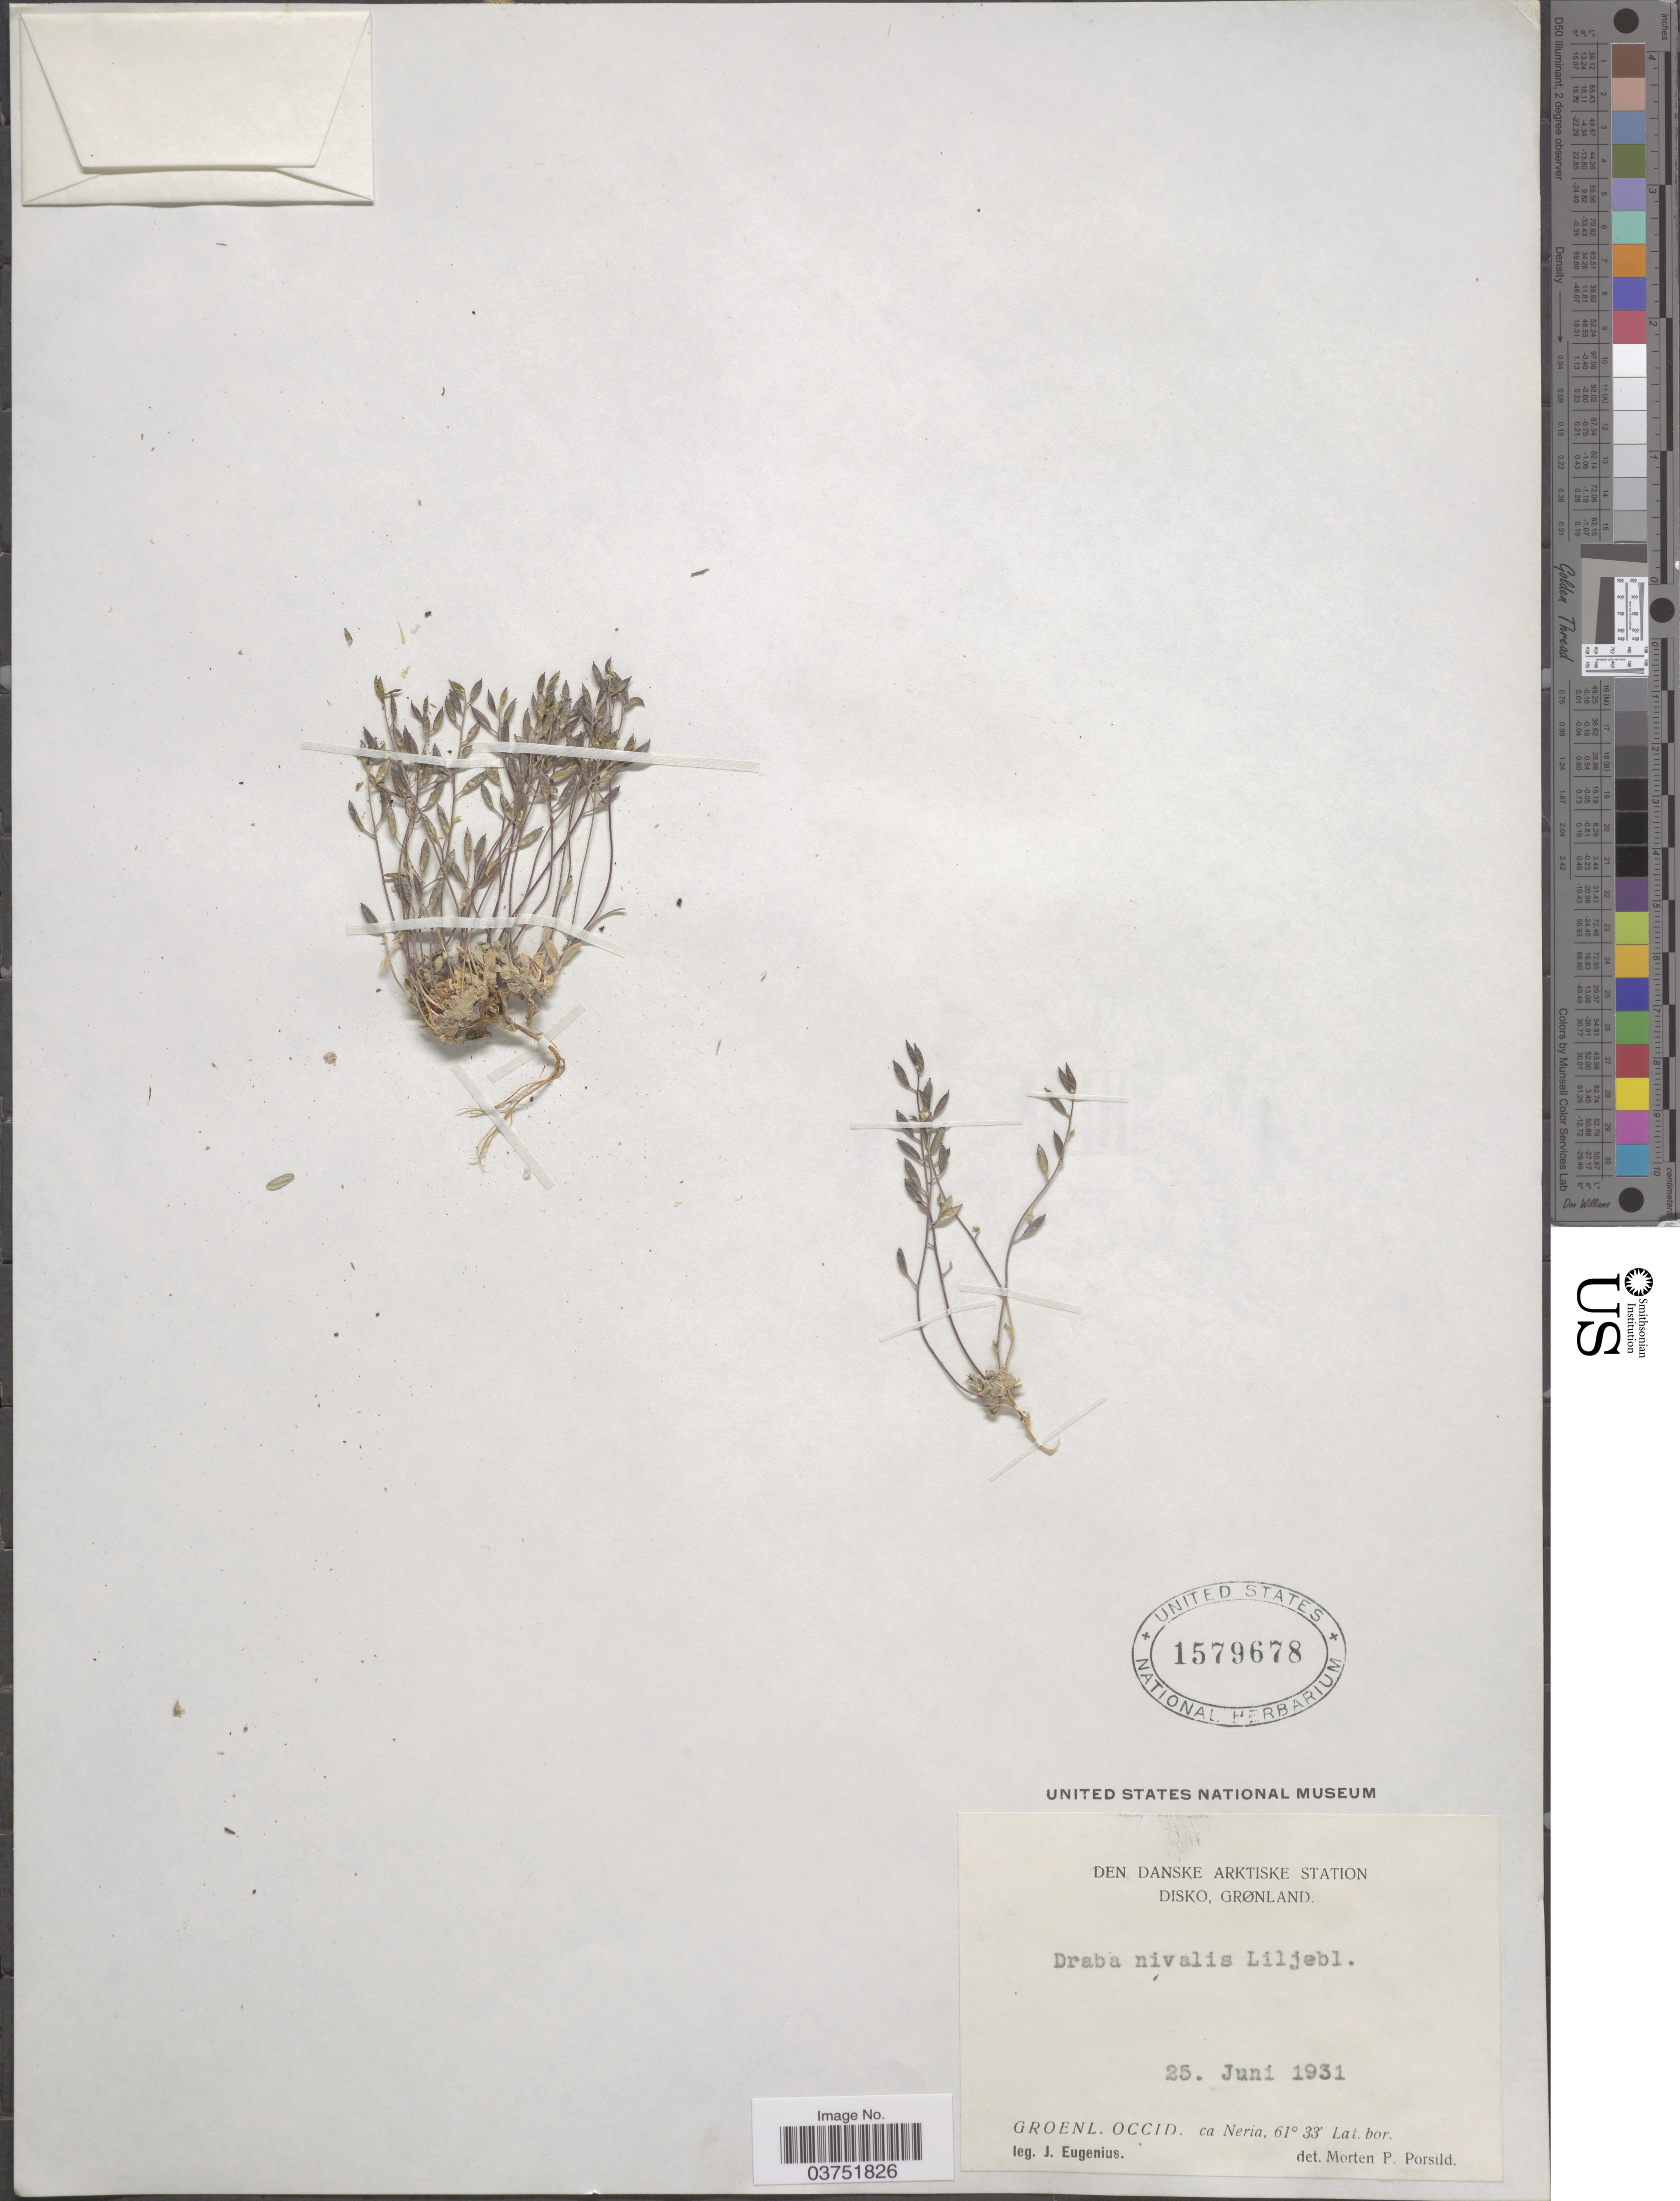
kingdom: Plantae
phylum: Tracheophyta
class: Magnoliopsida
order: Brassicales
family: Brassicaceae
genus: Draba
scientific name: Draba nivalis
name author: Lilj.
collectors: J. Eugenius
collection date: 1931-06-25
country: Greenland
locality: Den Danske Arktiske Station, Diskø, Grønland. Groenl. Occid. ca Neria.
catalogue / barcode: US 1579678